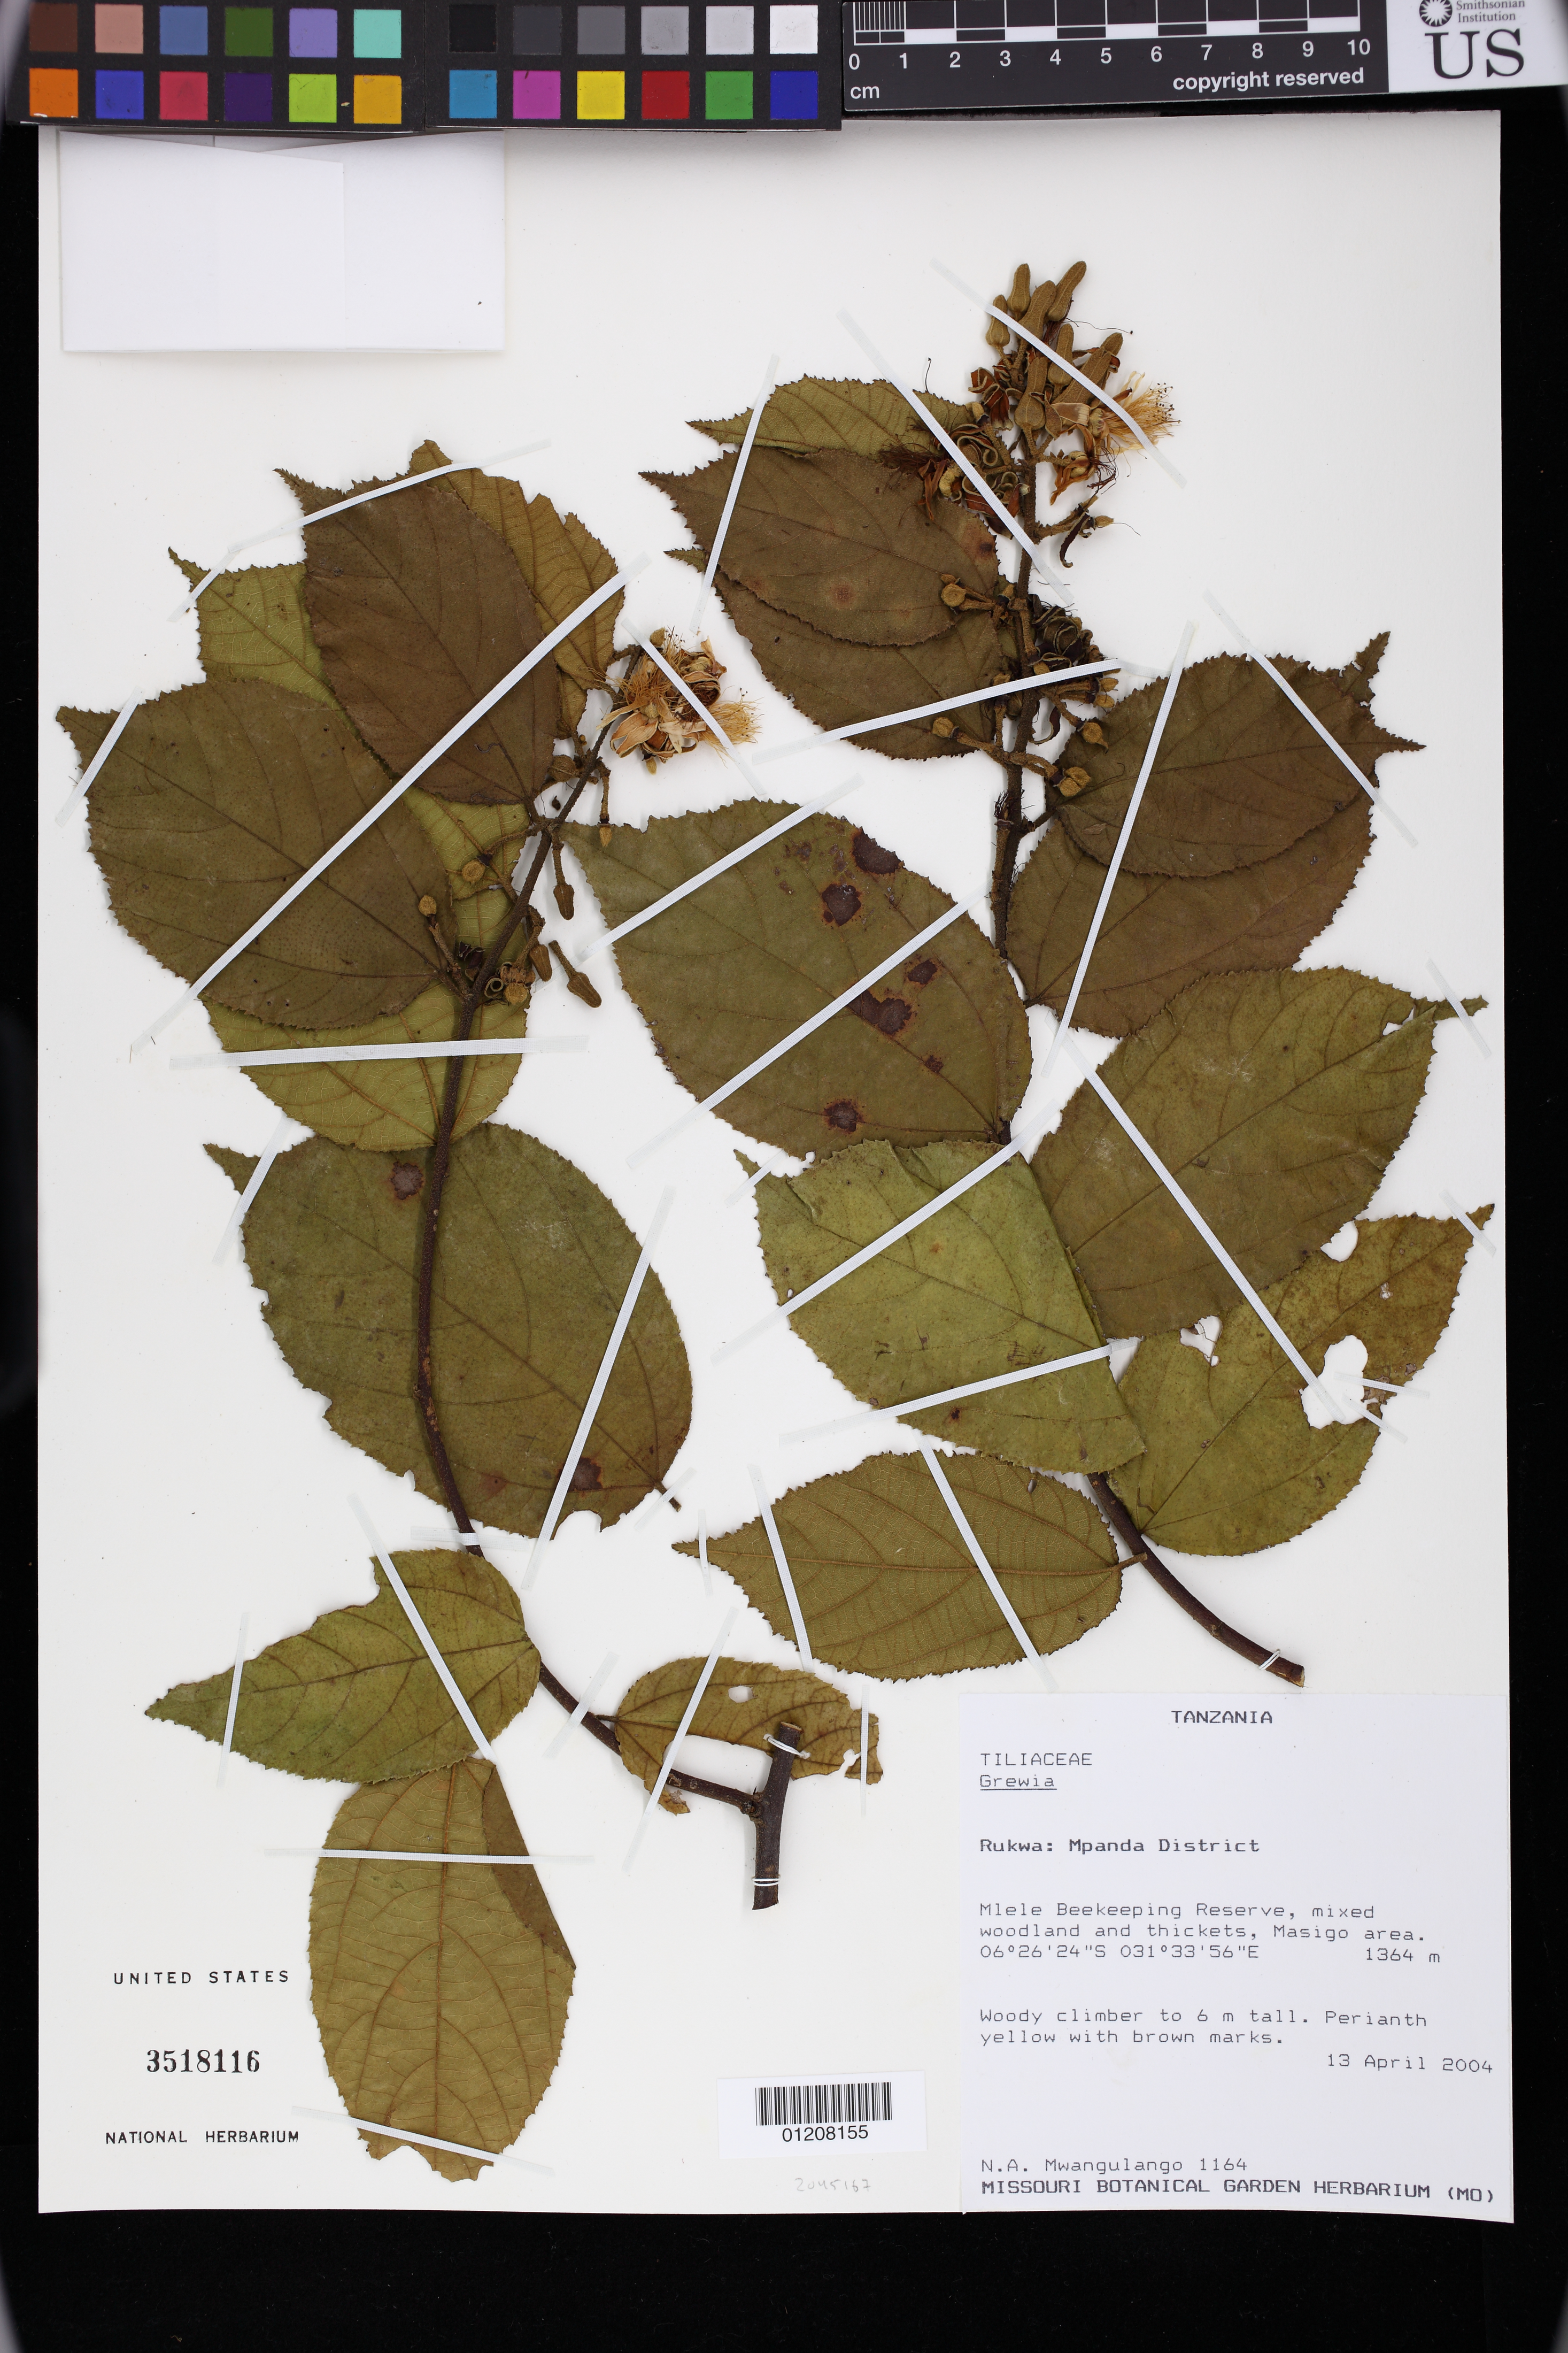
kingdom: Plantae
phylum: Tracheophyta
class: Magnoliopsida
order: Malvales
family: Malvaceae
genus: Grewia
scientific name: Grewia sp.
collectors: N. A. Mwangulango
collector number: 1164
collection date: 2004-04-13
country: Tanzania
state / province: Rukwa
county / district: Mpanda District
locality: Mlele Beekeeping Reserve, Masigo area.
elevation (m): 1364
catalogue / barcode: US 3518116